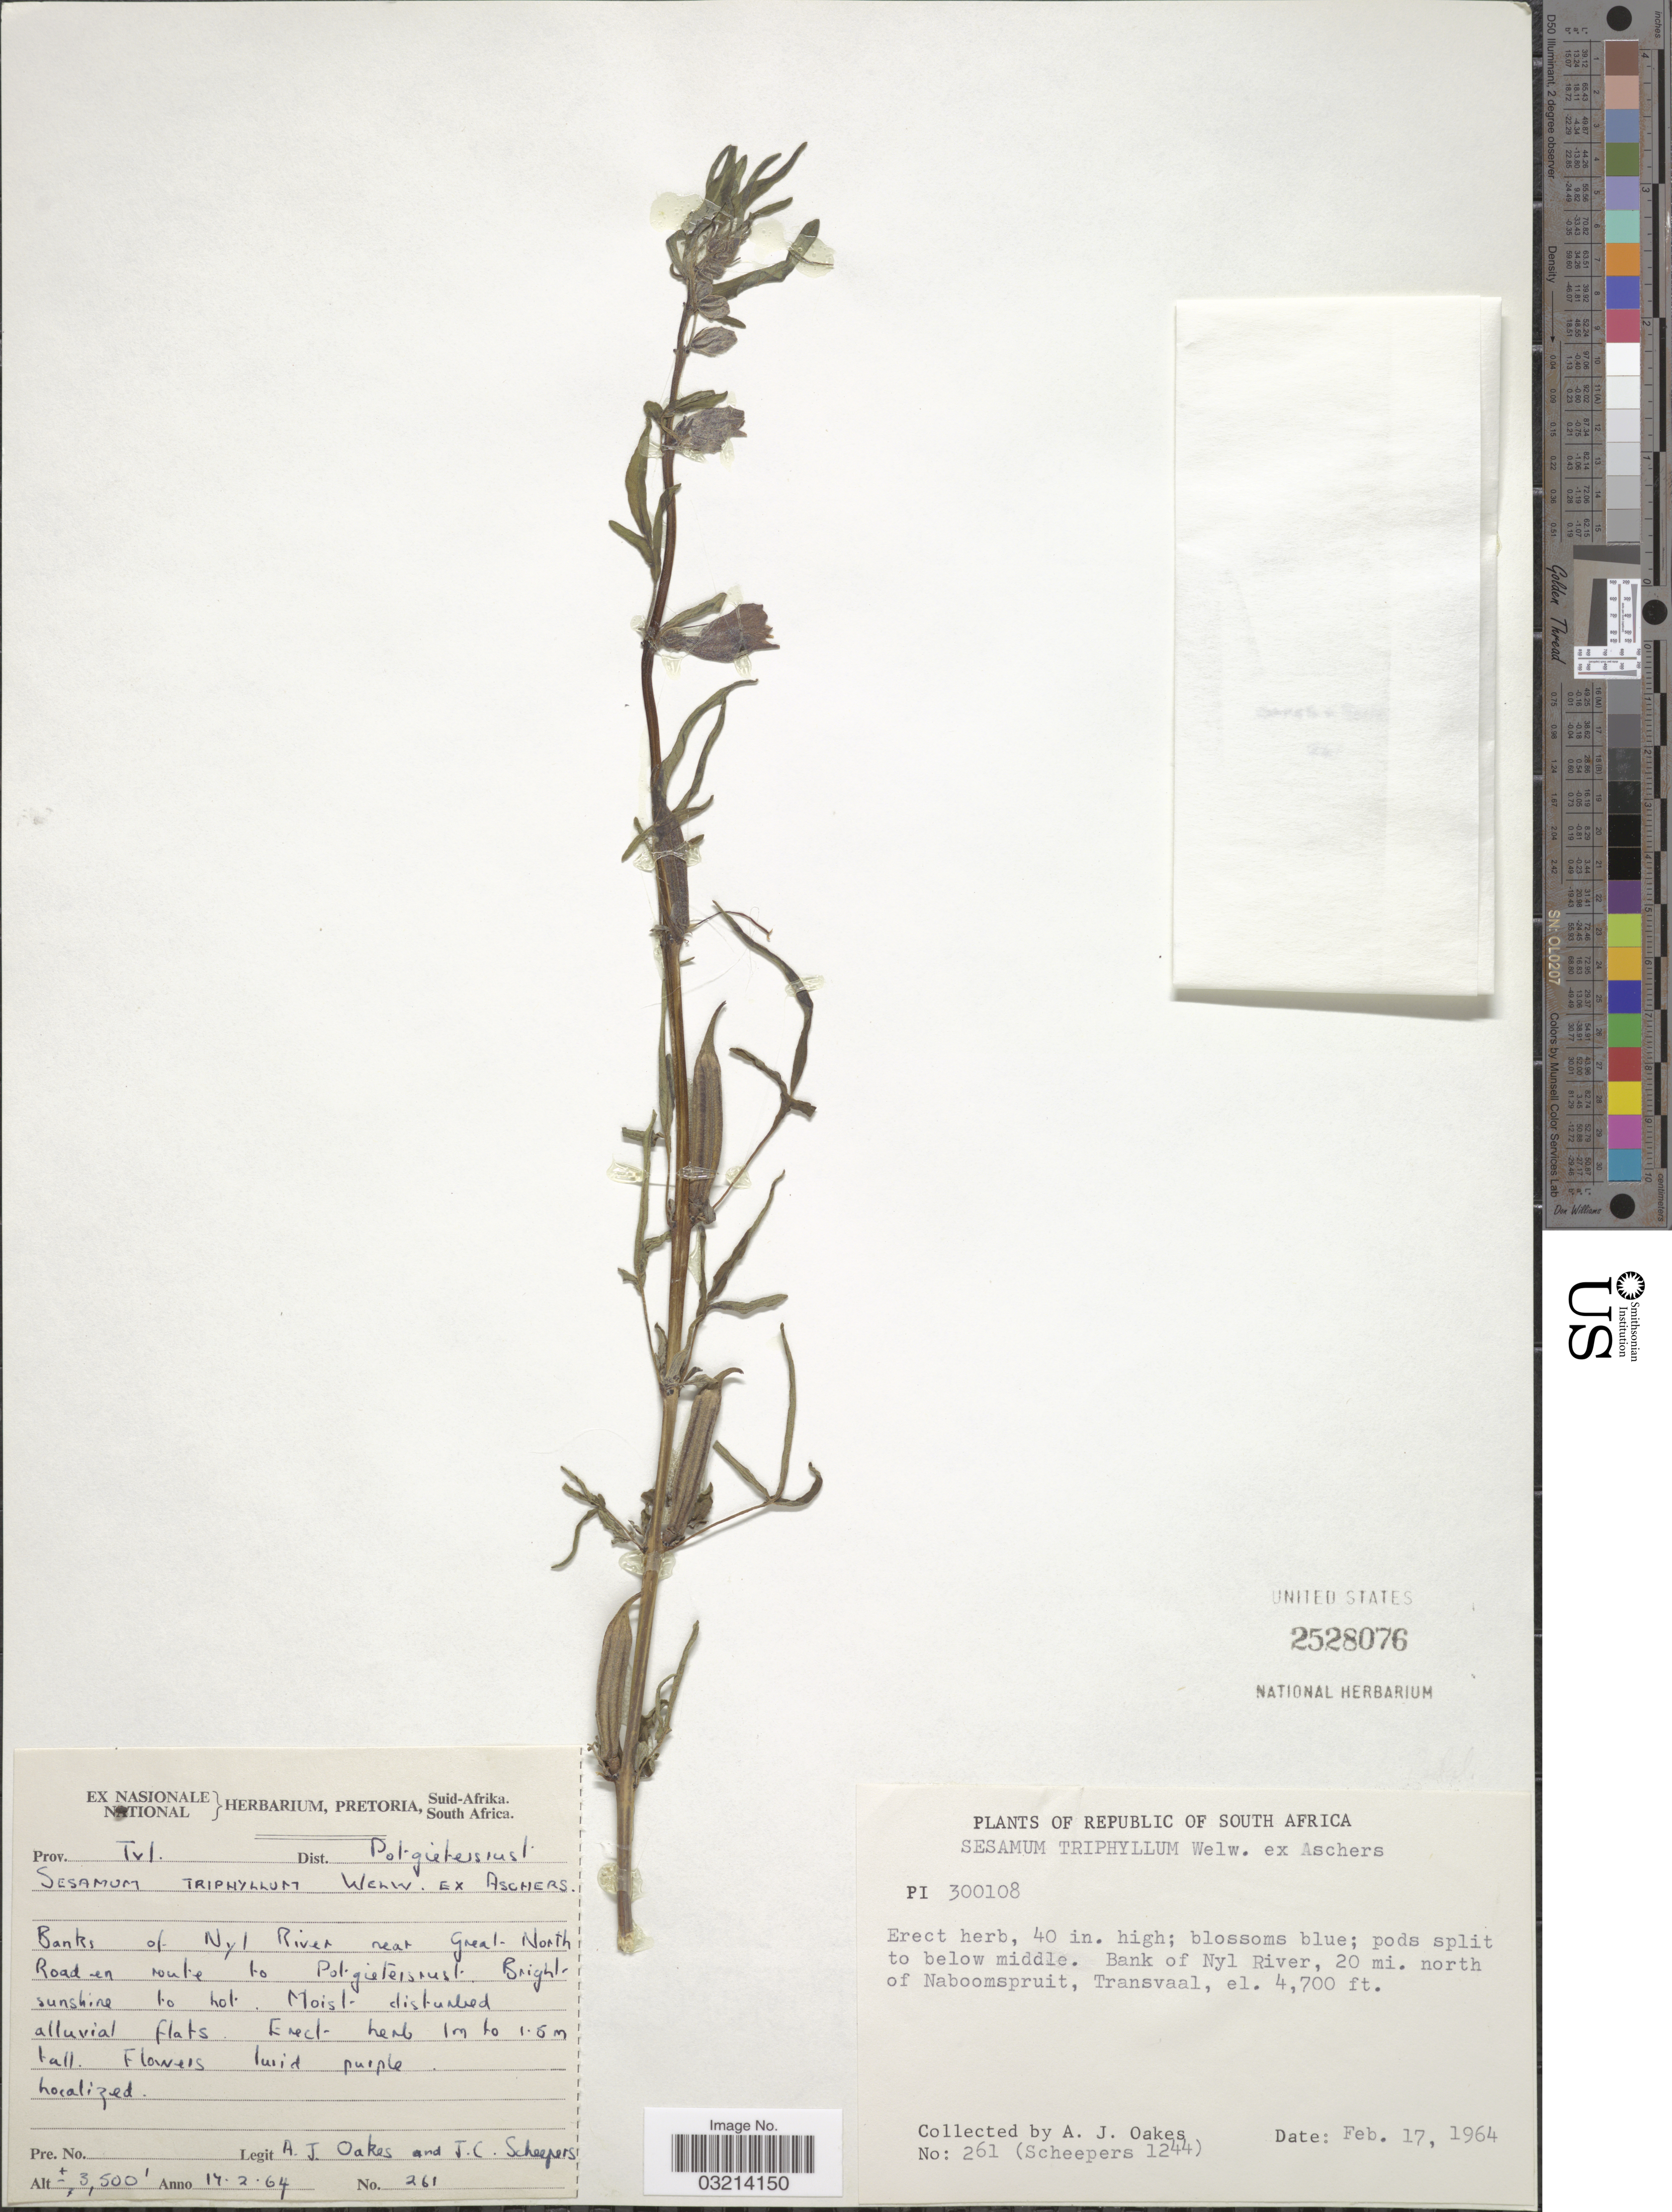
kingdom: Plantae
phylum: Tracheophyta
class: Magnoliopsida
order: Lamiales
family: Pedaliaceae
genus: Sesamum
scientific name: Sesamum triphyllum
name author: Welw. ex Asch.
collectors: A. Oakes & J. Scheepers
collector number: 261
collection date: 1964-02-17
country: South Africa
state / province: Limpopo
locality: Prov. Tvl. Dist. Potgietersrust. Banks of Nyl River near Great North Road en route to Potgietersrust. 20 mi. north of Naboomspruit, Transvaal.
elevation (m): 1067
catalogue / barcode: US 2528076